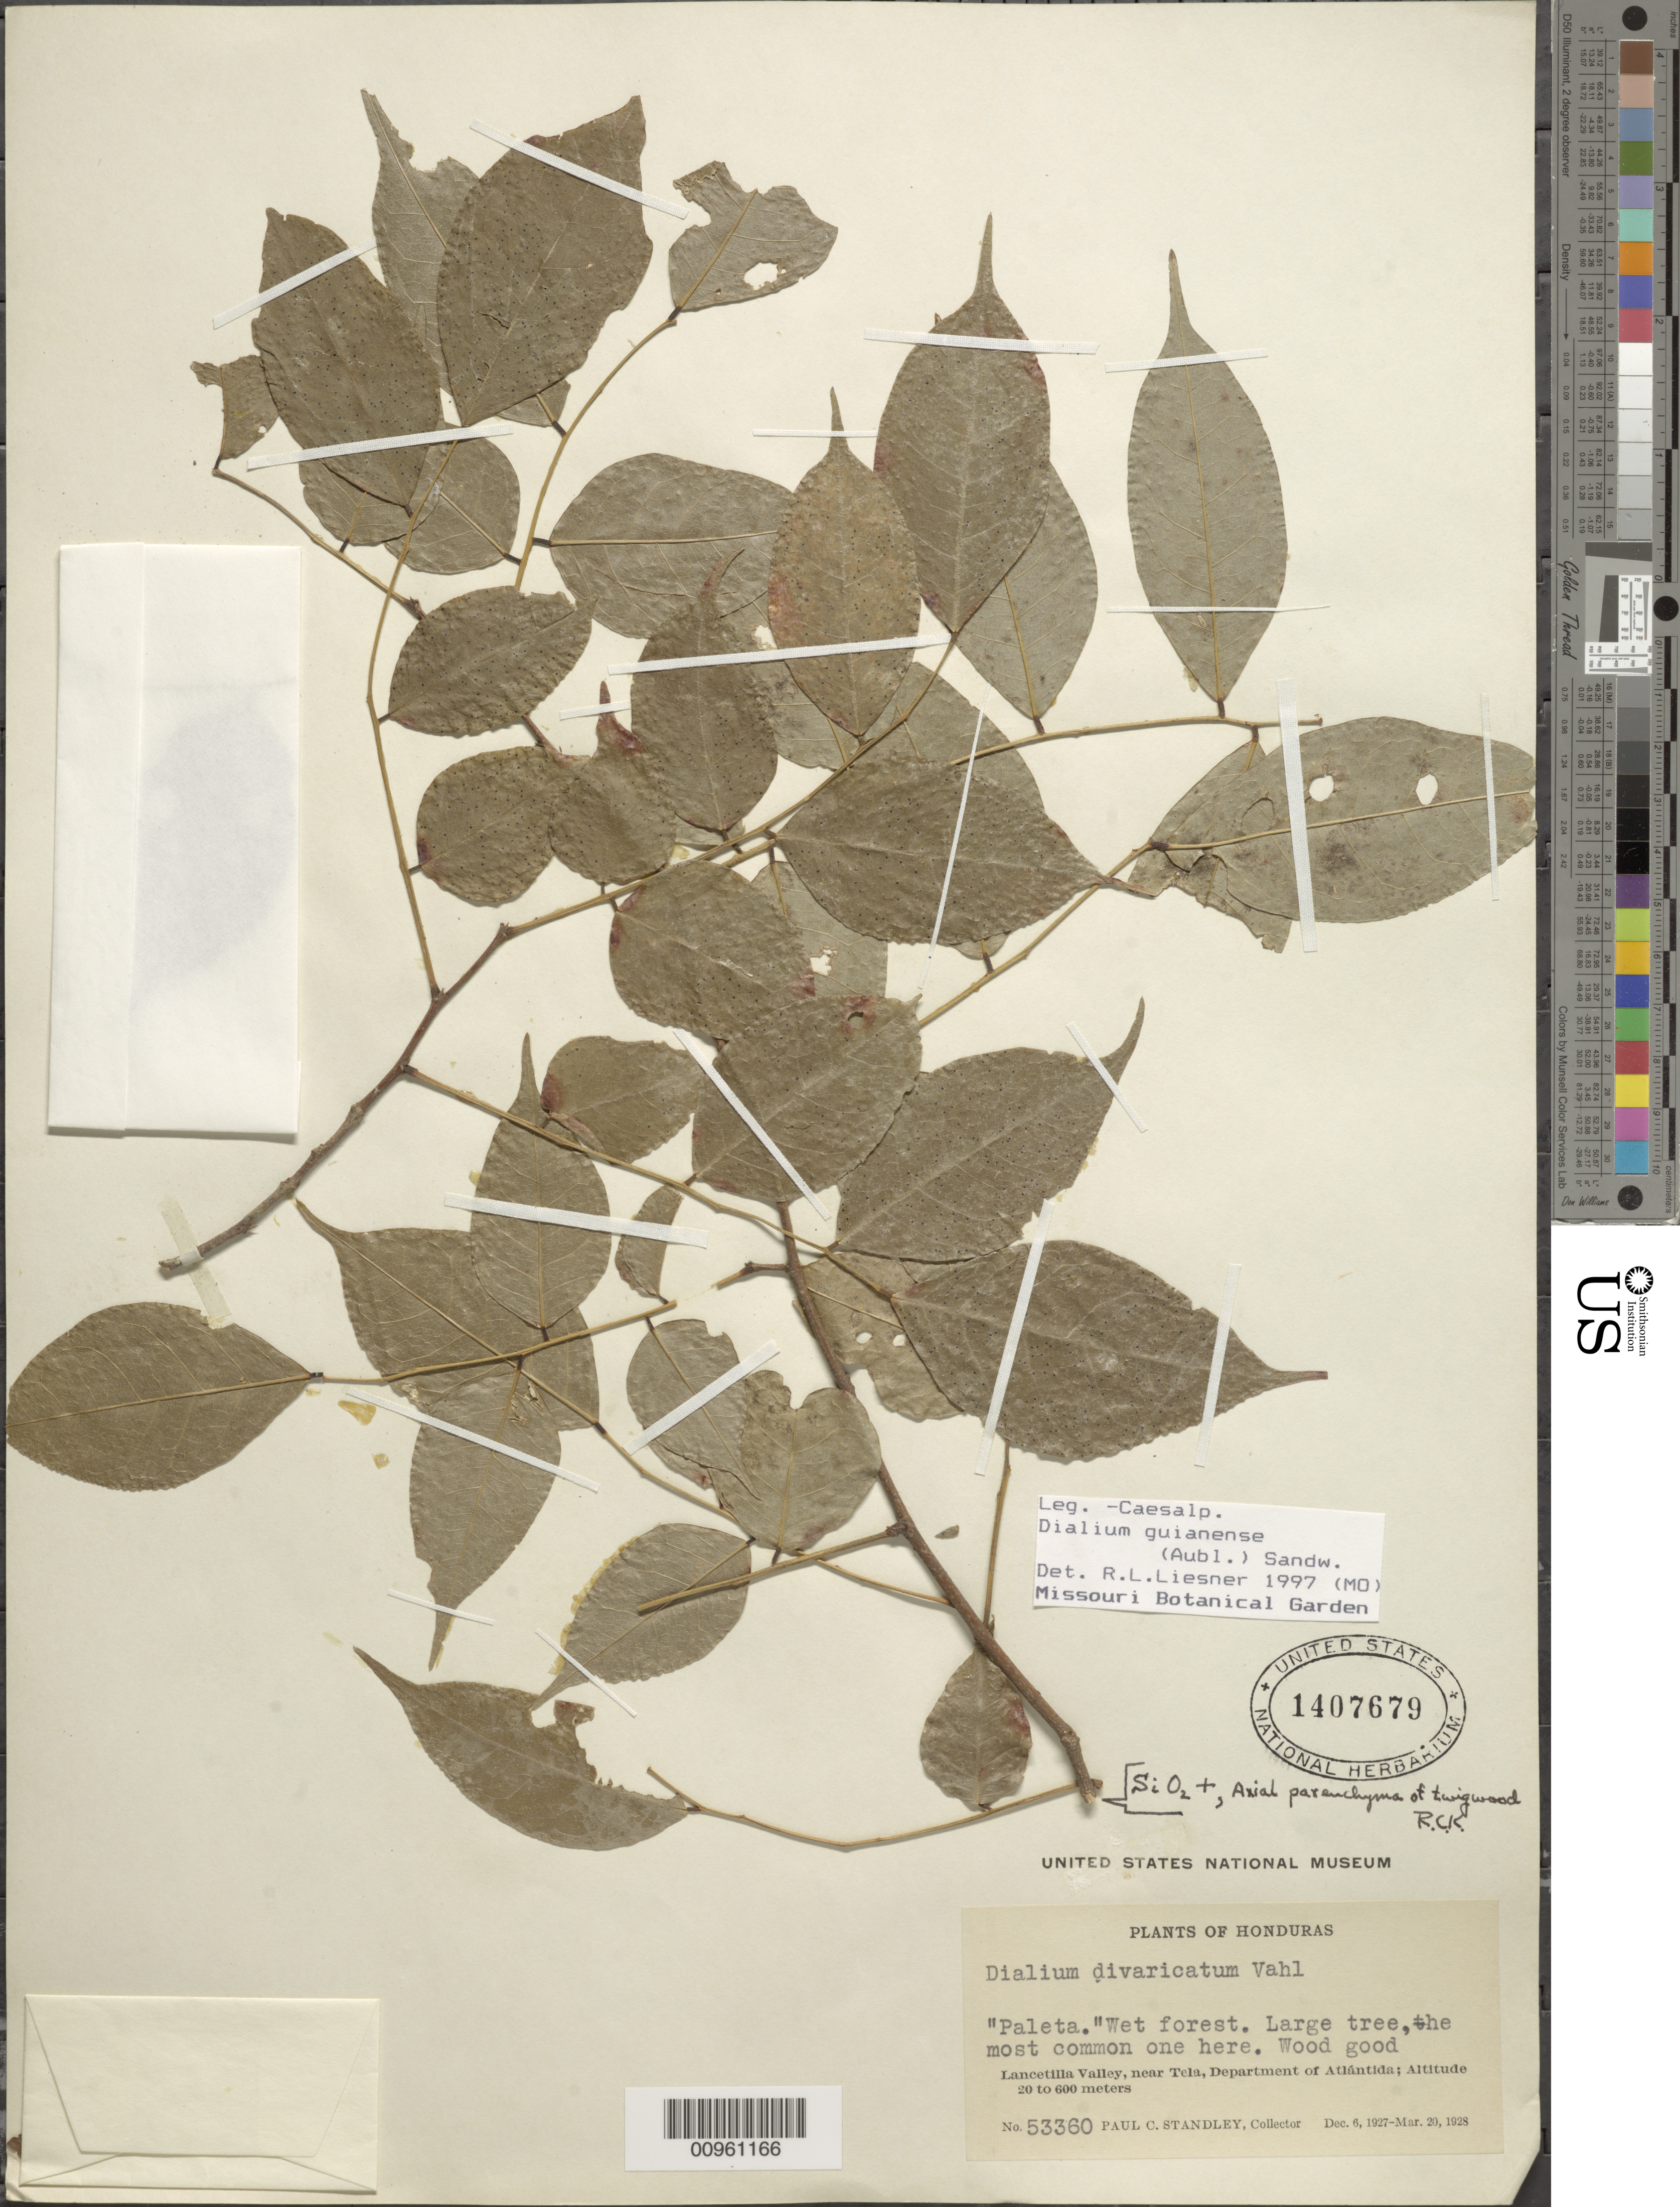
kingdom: Plantae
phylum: Tracheophyta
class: Magnoliopsida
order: Fabales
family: Fabaceae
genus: Dialium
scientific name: Dialium guianense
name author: (Aubl.) Sandwith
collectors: P. C. Standley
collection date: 1927-12-06/1928-03-20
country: Honduras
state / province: Atlántida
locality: Lancetilla Valley, near Tela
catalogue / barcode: US 1407679